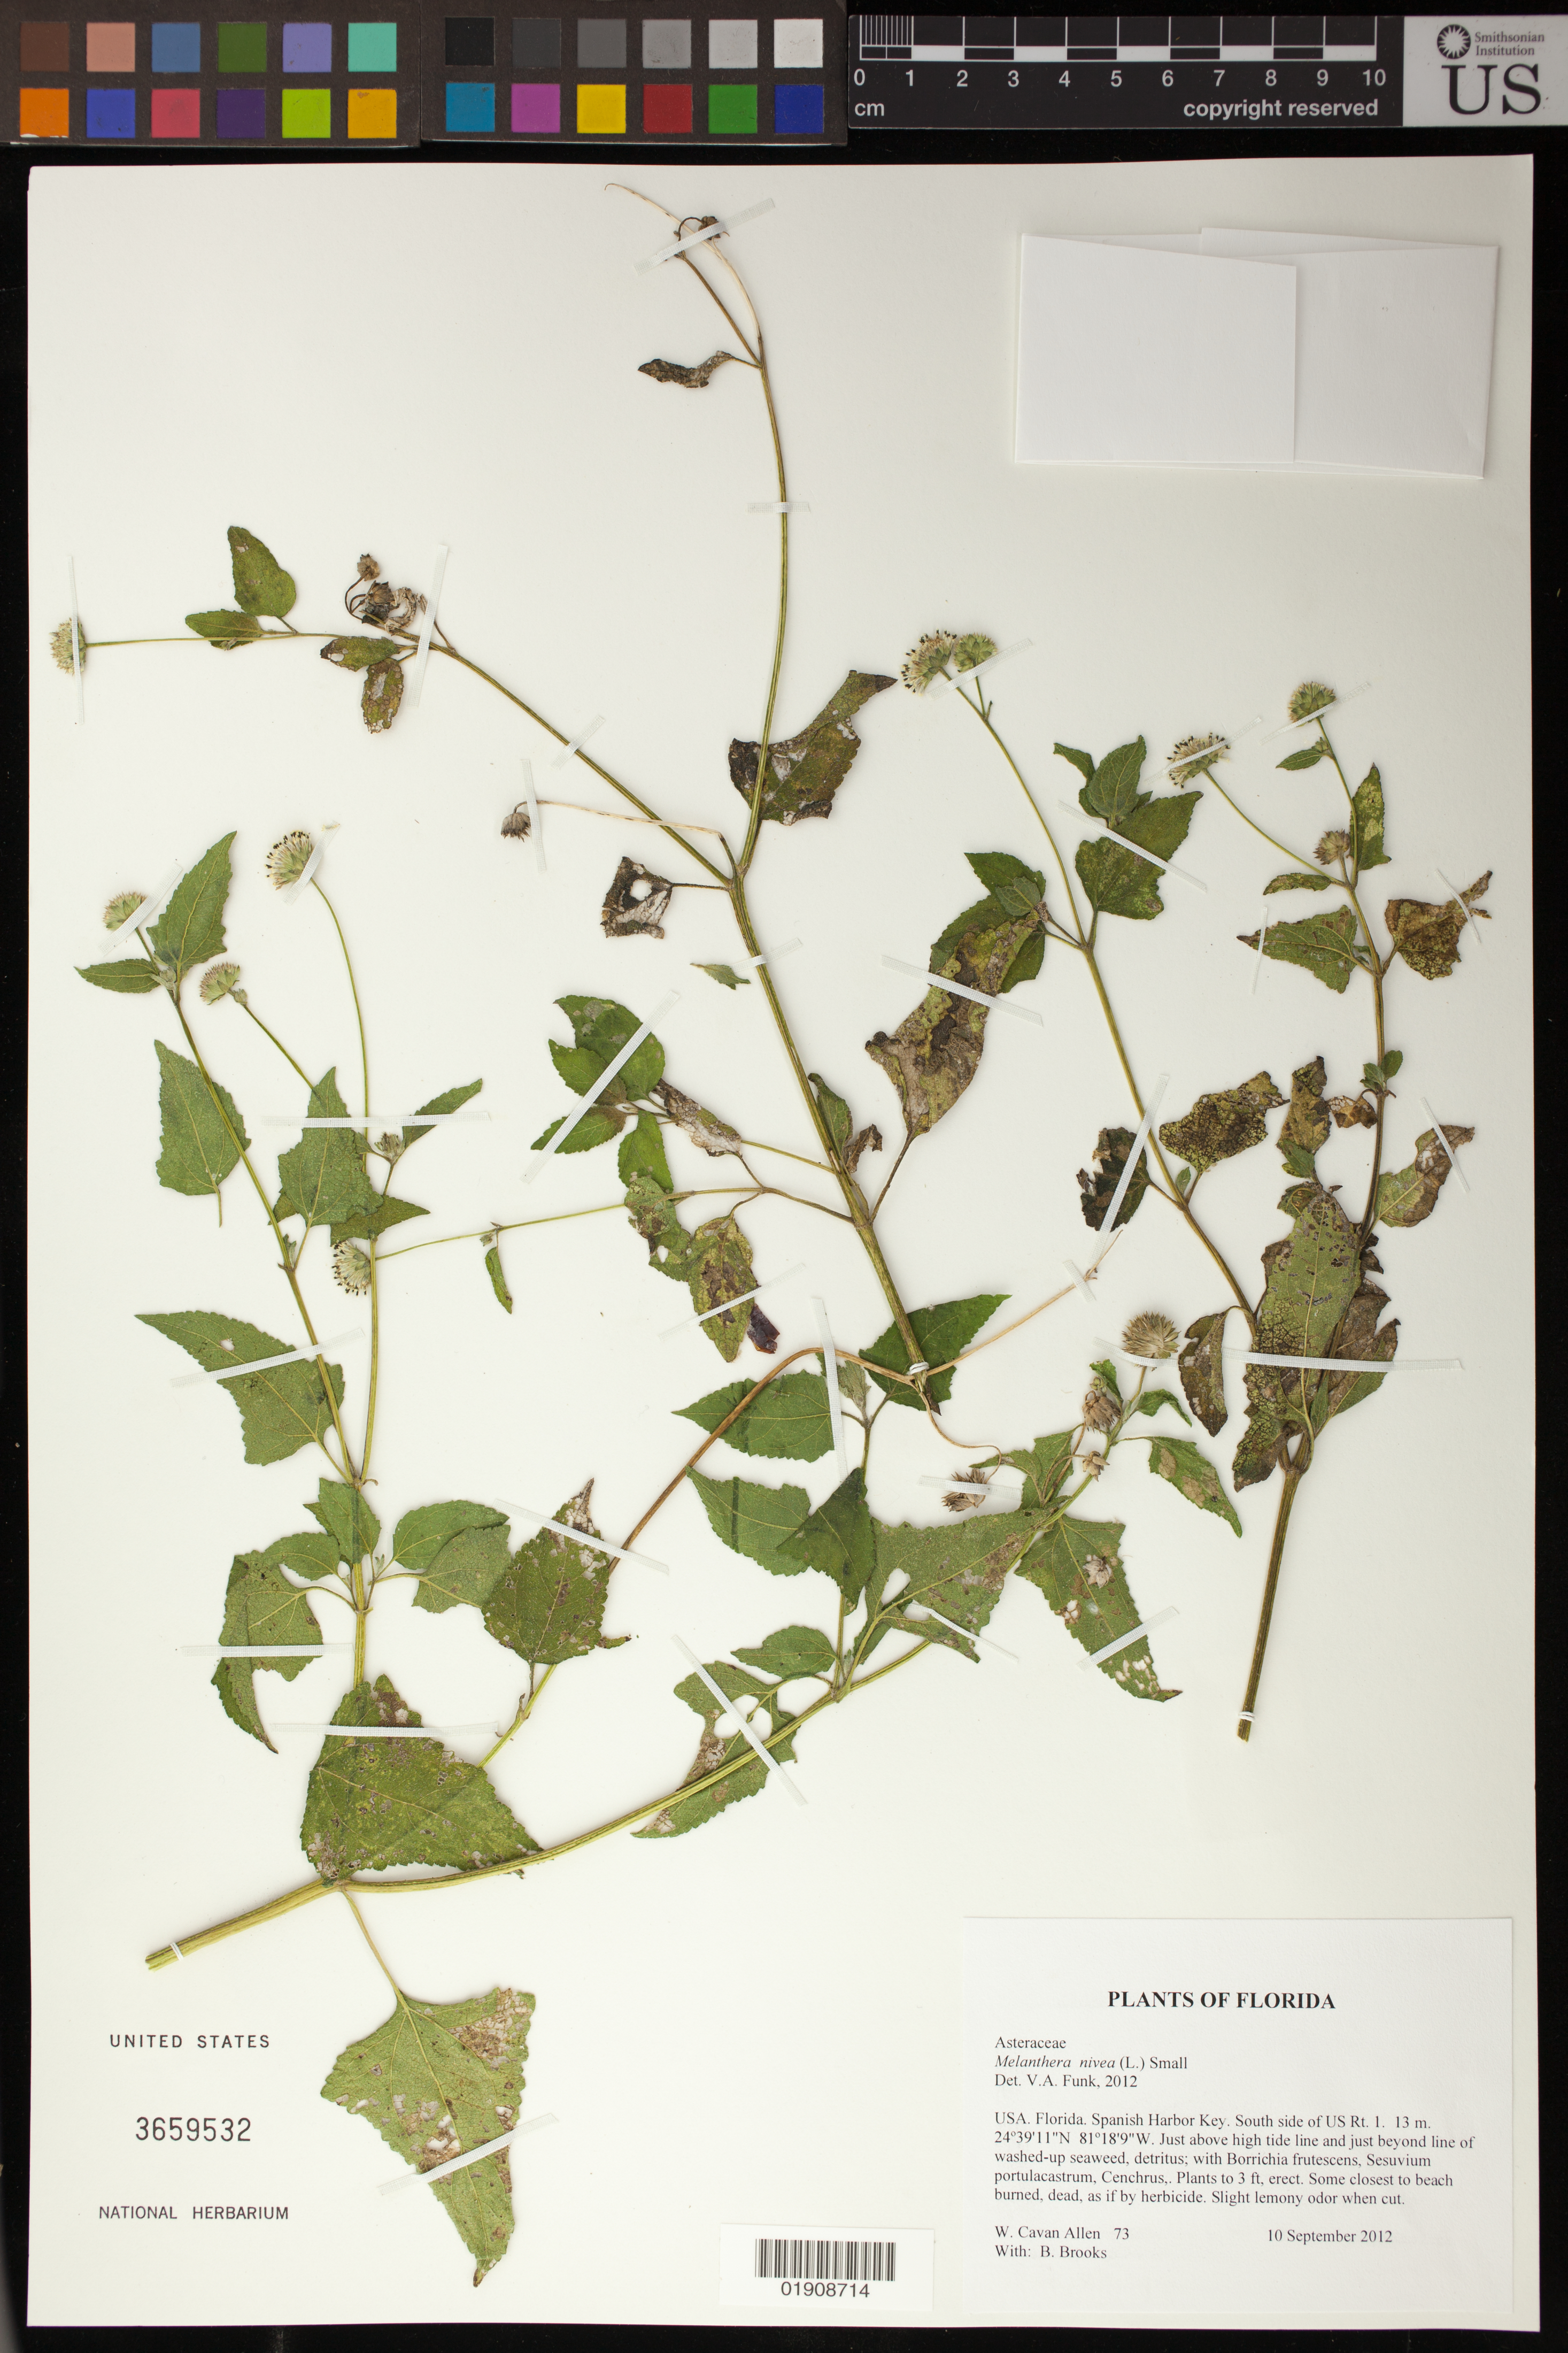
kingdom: Plantae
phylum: Tracheophyta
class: Magnoliopsida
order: Asterales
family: Asteraceae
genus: Melanthera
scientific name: Melanthera nivea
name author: (L.) Small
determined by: Funk, Vicki A., (BOT), Smithsonian Institution - National Museum of Natural History (UNITED STATES)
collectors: W. C. Allen & B. Brooks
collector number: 73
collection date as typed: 10 September 2012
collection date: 2012-09-10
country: United States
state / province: Florida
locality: Spanish Harbor Key. South side of US Rt 1.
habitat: Just above hight tide line and just beyond line of washed-ip seaweed, detritus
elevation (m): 13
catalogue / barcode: US 3659532